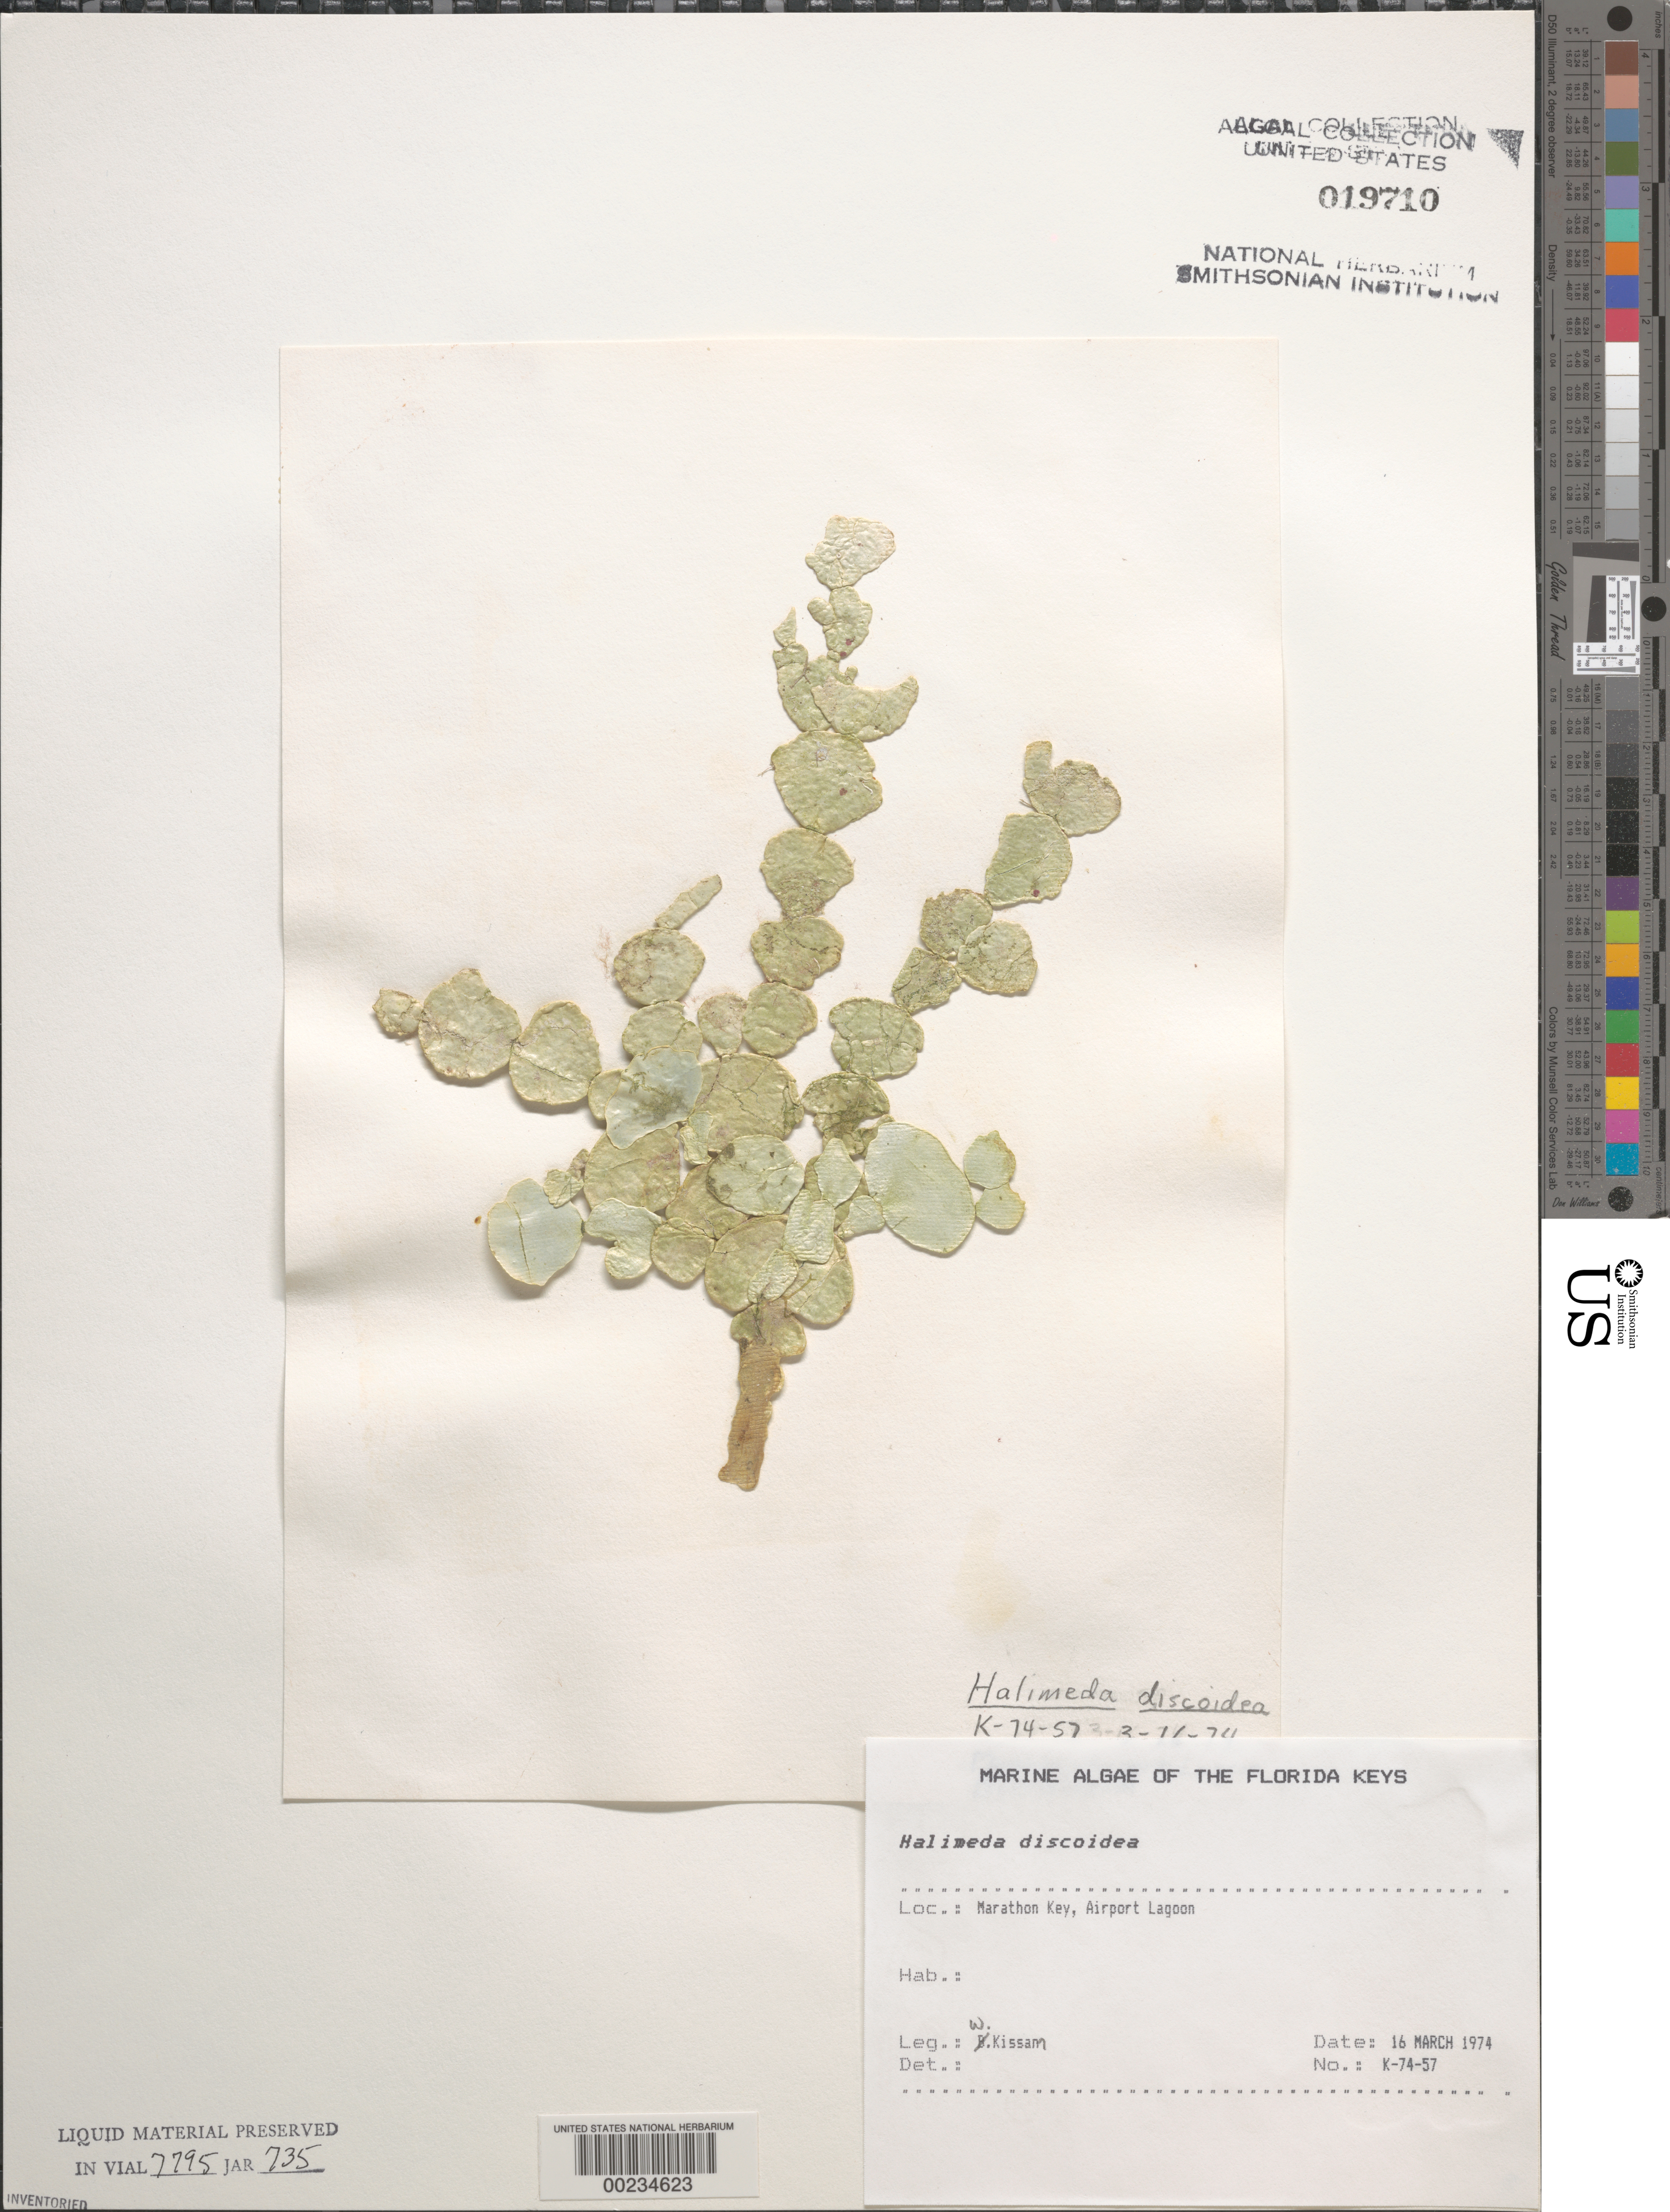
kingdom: Plantae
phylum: Chlorophyta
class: Ulvophyceae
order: Bryopsidales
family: Halimedaceae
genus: Halimeda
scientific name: Halimeda discoidea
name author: Decne.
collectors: W. Kissam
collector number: K-74-57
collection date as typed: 16 Mar 1974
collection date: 1974-03-16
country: United States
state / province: Florida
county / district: Monroe County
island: Key Vaca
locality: Marathon, airport lagoon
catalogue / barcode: US 19710